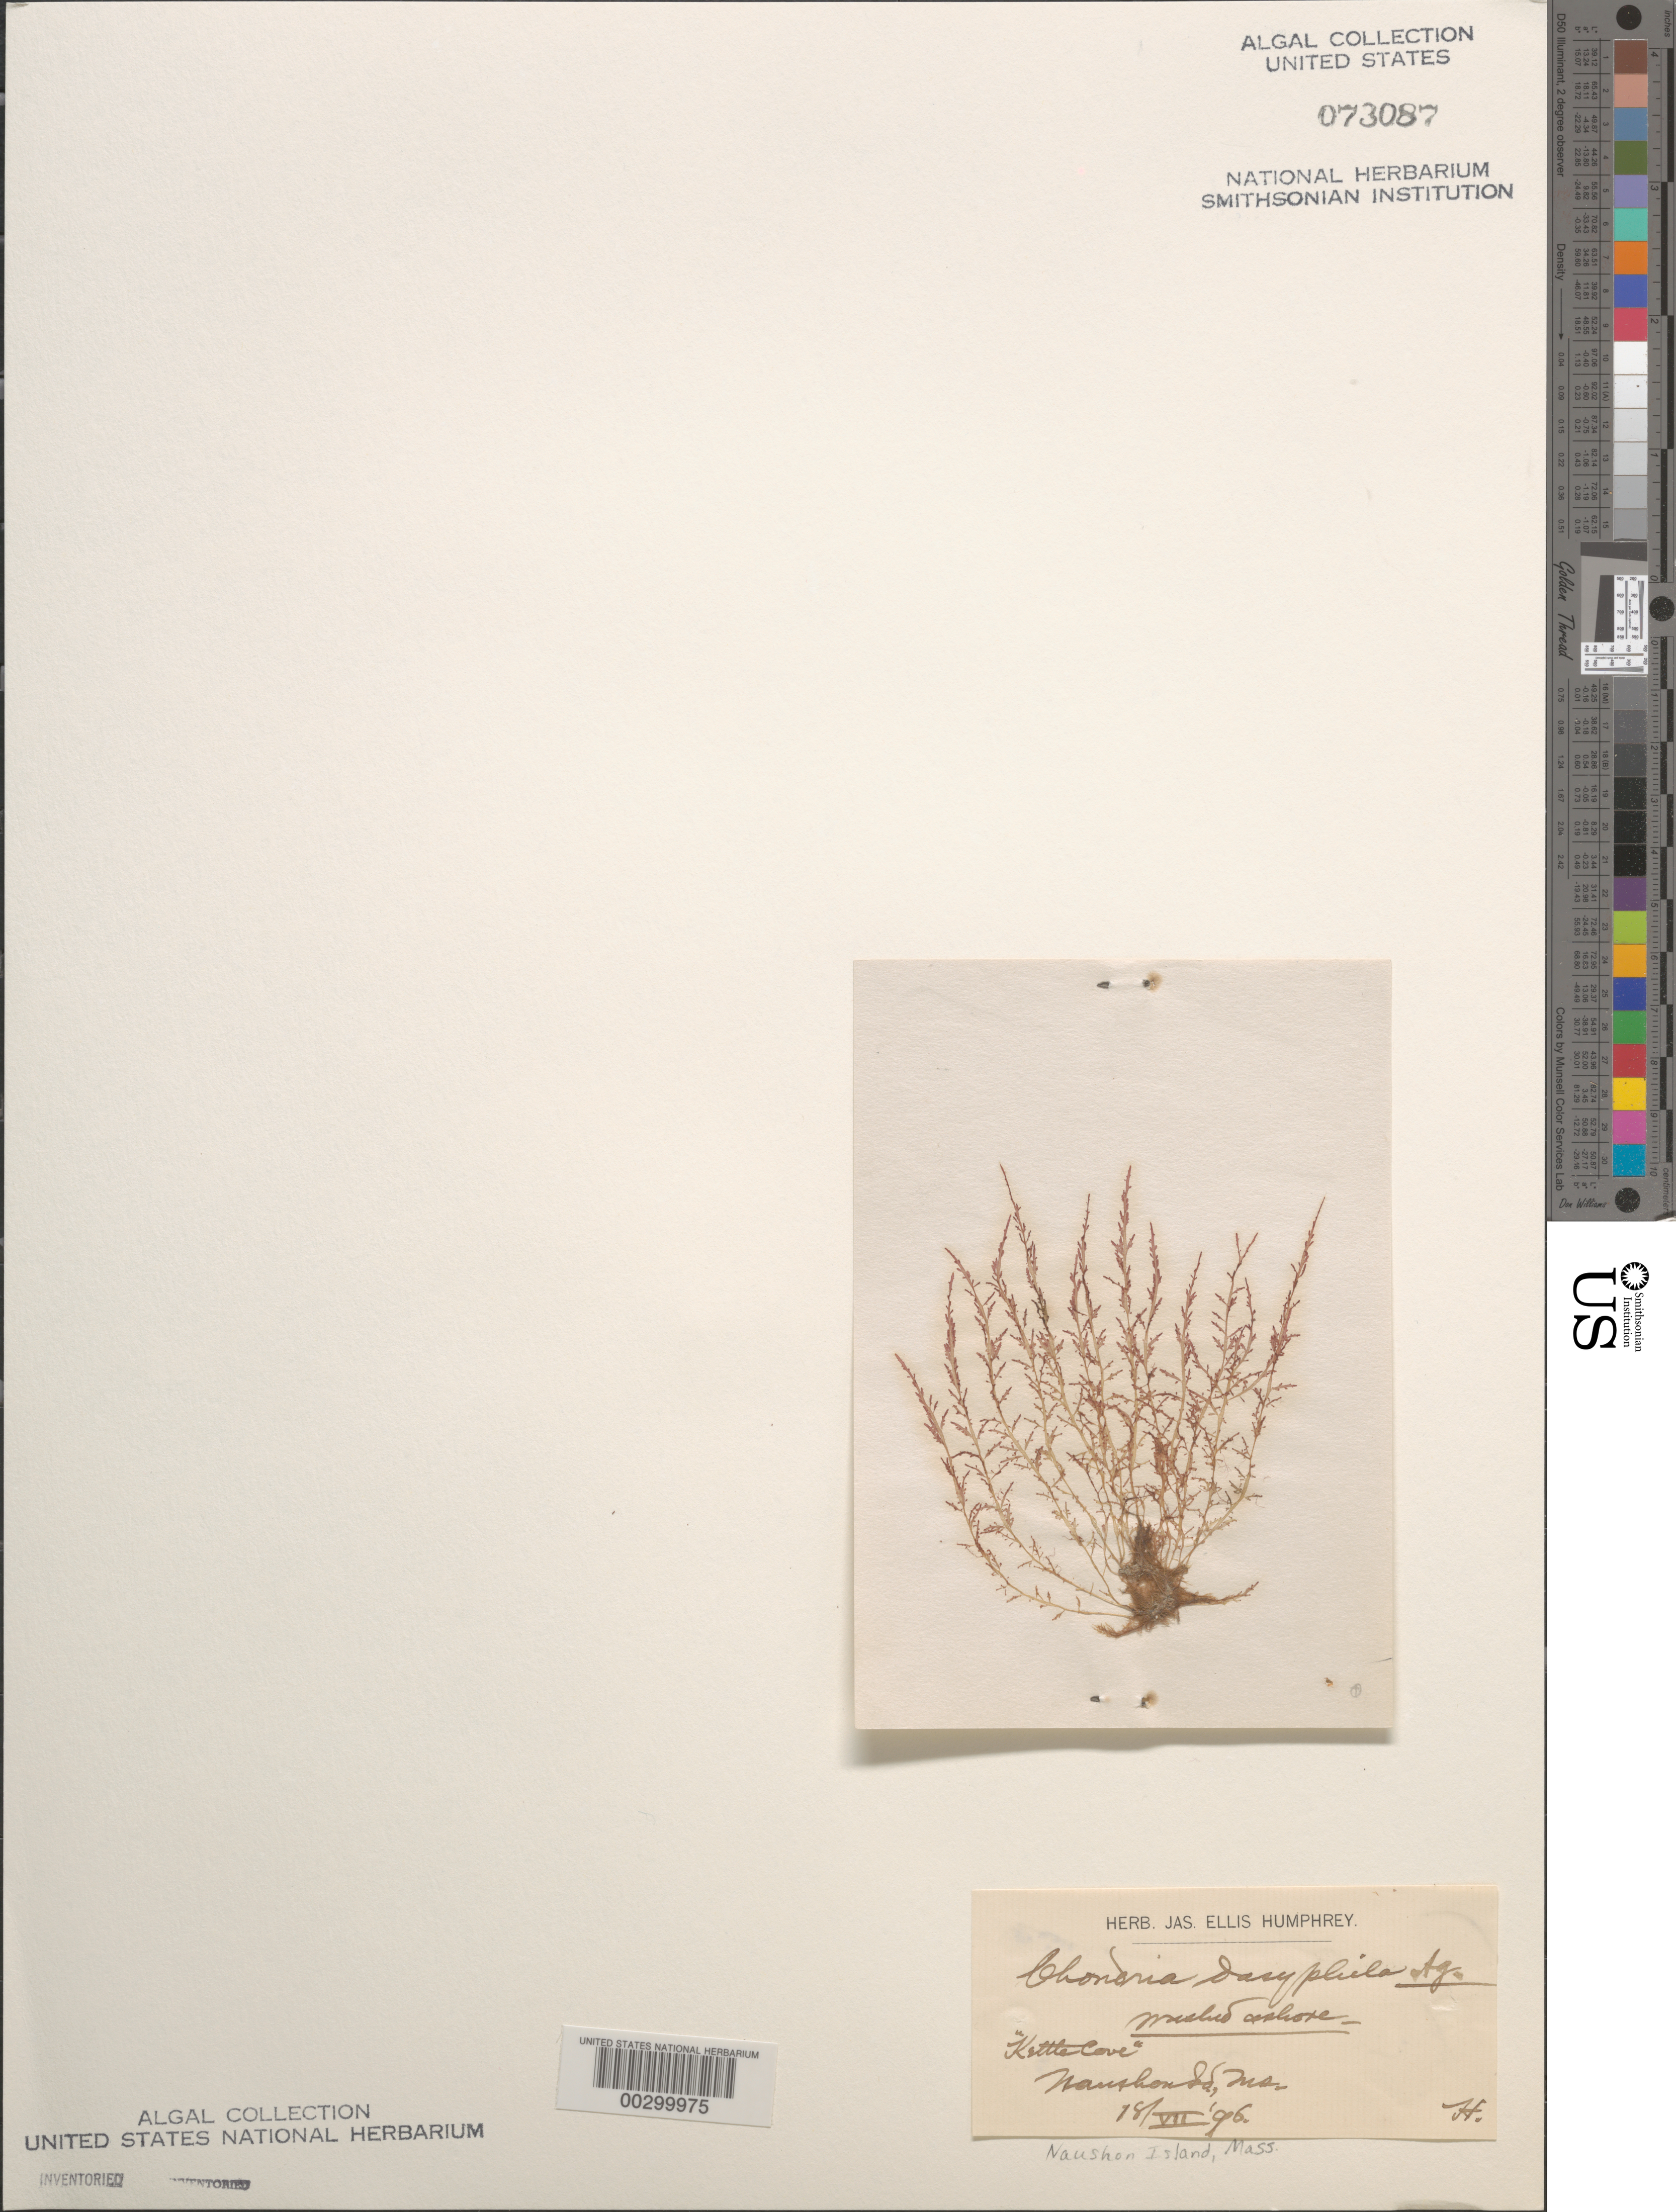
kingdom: Plantae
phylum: Rhodophyta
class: Florideophyceae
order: Ceramiales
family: Rhodomelaceae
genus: Chondria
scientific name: Chondria dasyphylla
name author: (Woodw.) C. Agardh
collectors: J. Humphrey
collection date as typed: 18 Jul 1896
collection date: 1896-07-18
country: United States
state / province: Massachusetts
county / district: Dukes County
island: Naushon Island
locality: Kettle Cove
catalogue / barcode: US 73087